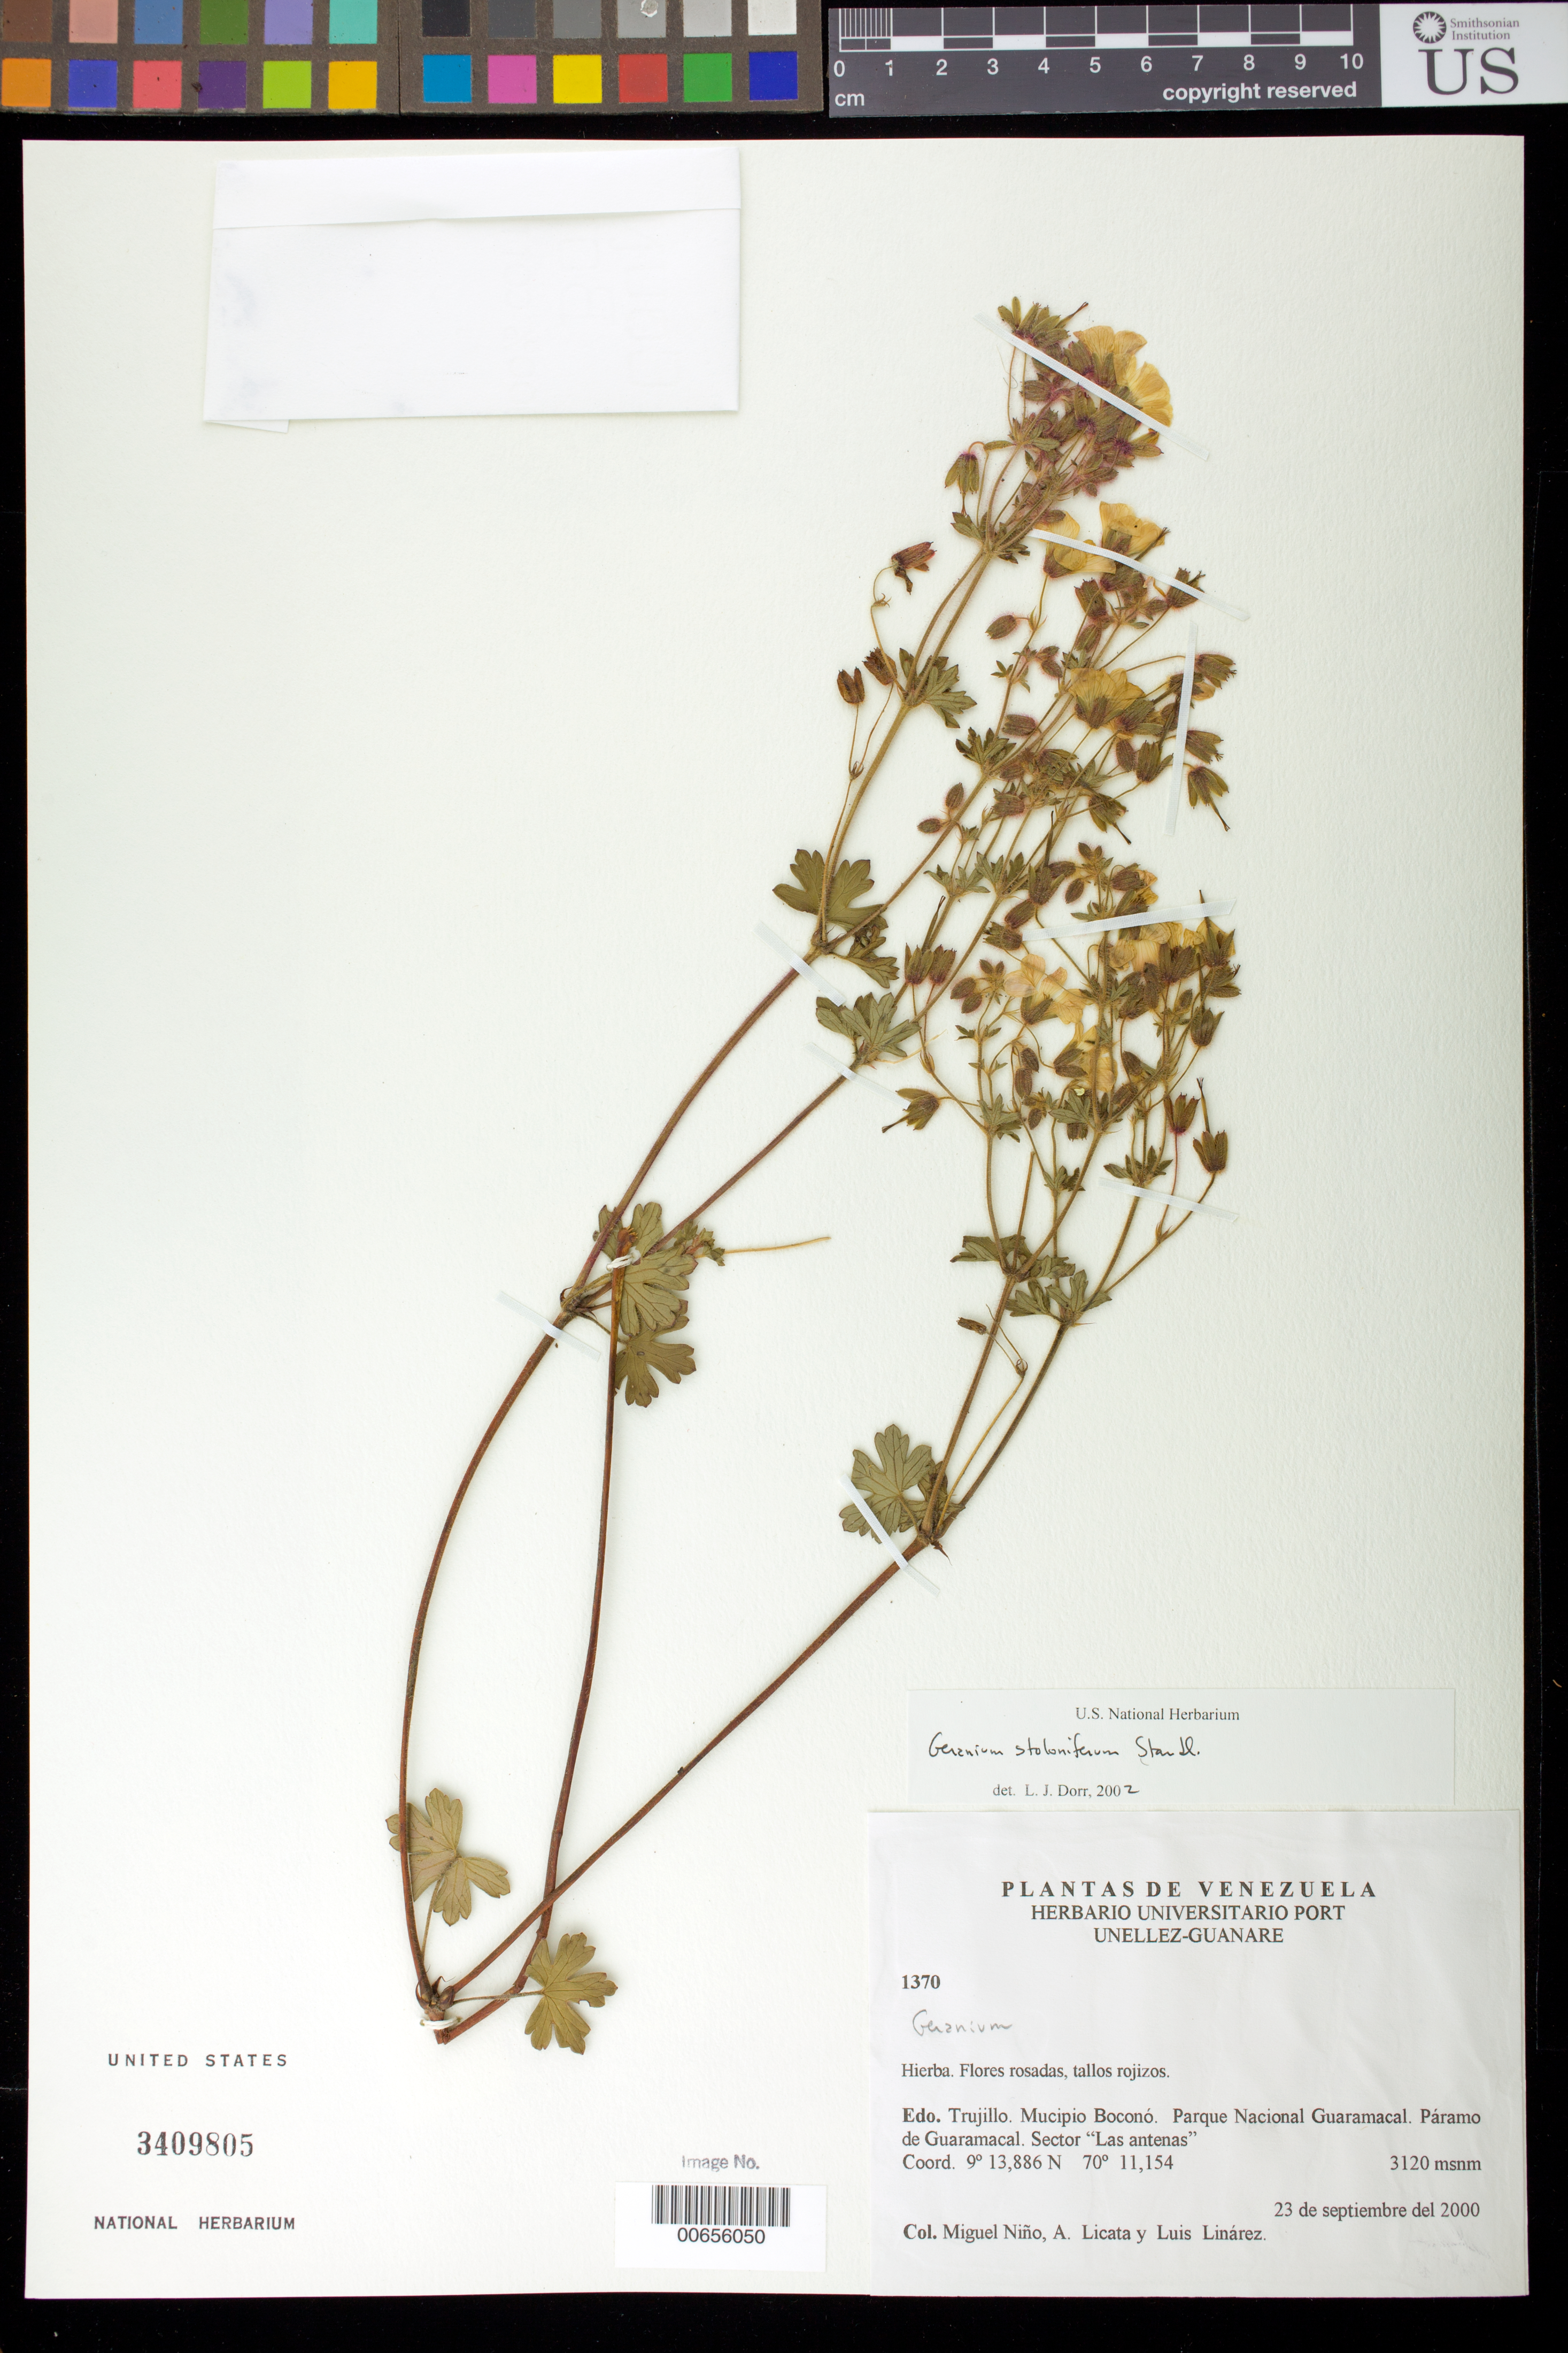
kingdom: Plantae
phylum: Tracheophyta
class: Magnoliopsida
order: Geraniales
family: Geraniaceae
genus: Geranium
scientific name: Geranium stoloniferum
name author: Standl.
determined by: Dorr, L. J., (BOT), Smithsonian Institution - National Museum of Natural History (UNITED STATES)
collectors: S. M. Niño, A. Licata & L. Linárez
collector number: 1370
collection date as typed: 23 Sep 2000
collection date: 2000-09-23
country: Venezuela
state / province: Trujillo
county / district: Boconó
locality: Parque Nacional Guaramacal, Páramo de Guaramacal, sector "Las antenas"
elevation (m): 3120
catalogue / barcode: US 3409805